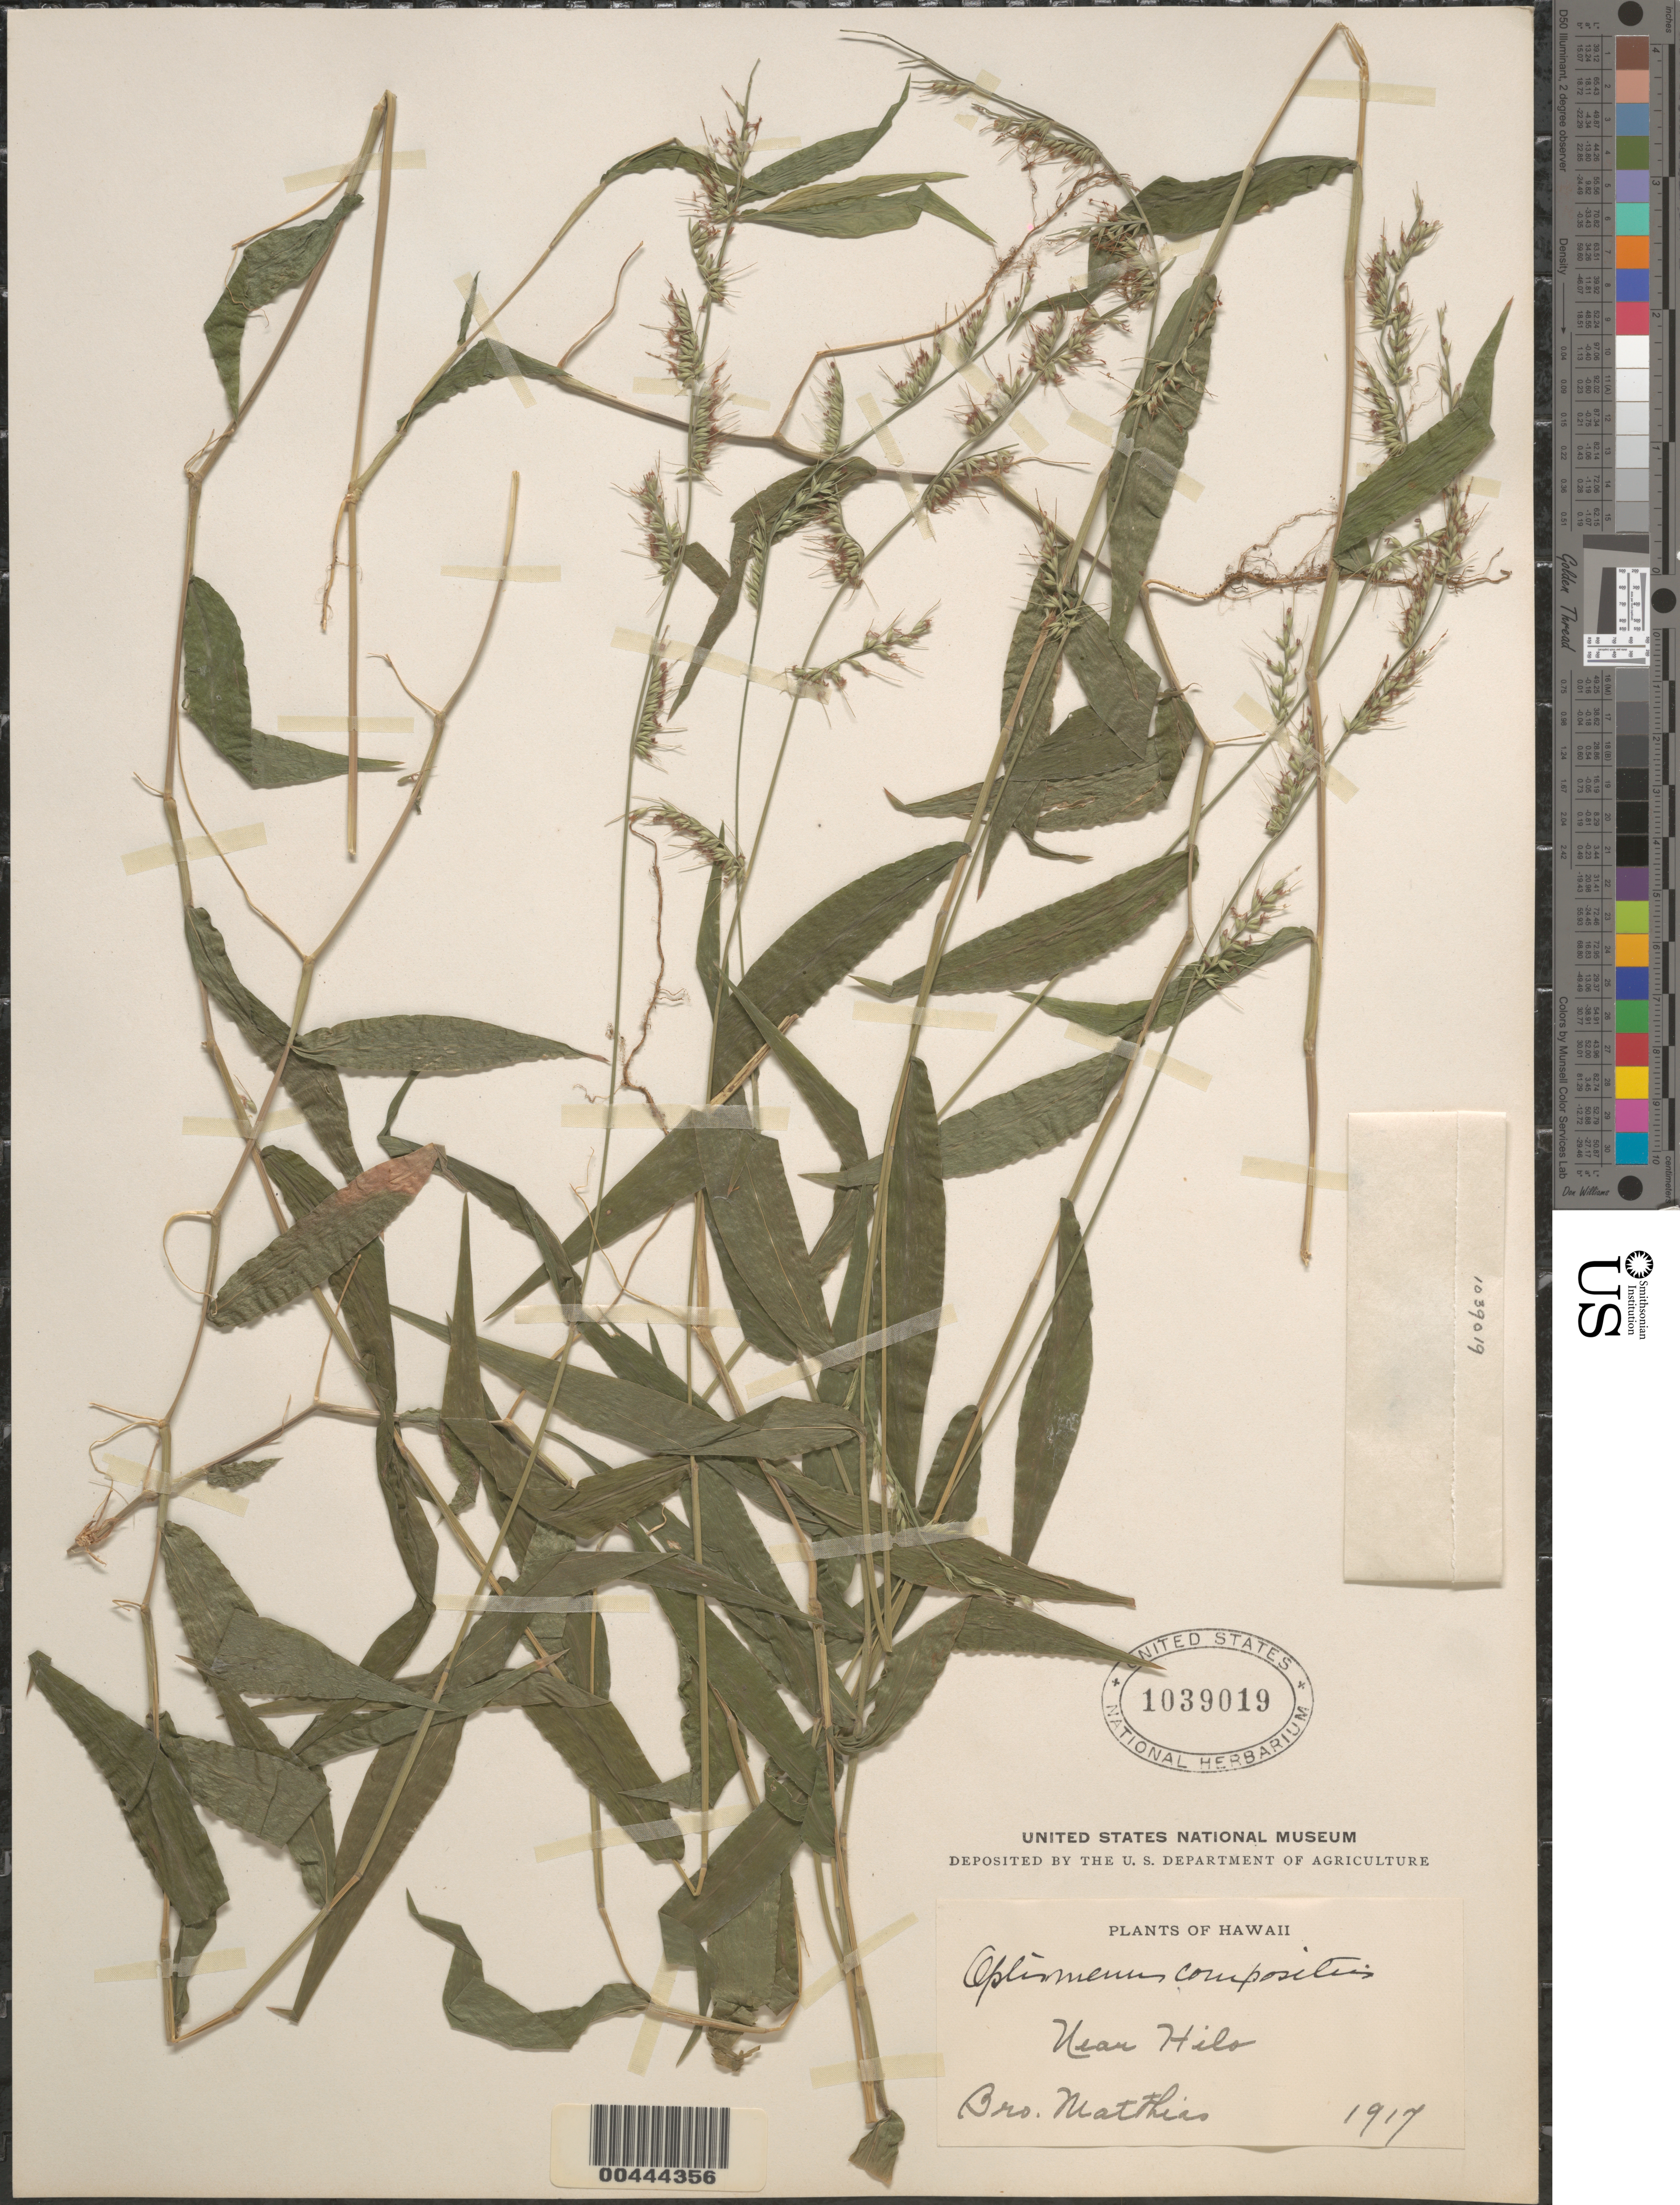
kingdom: Plantae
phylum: Tracheophyta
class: Liliopsida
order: Poales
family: Poaceae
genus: Oplismenus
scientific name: Oplismenus hirtellus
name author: (L.) P. Beauv.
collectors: B. Matthias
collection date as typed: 1917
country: United States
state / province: Hawaii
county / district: Hawaii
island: Hawaii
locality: Near Hilo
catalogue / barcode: US 1039019